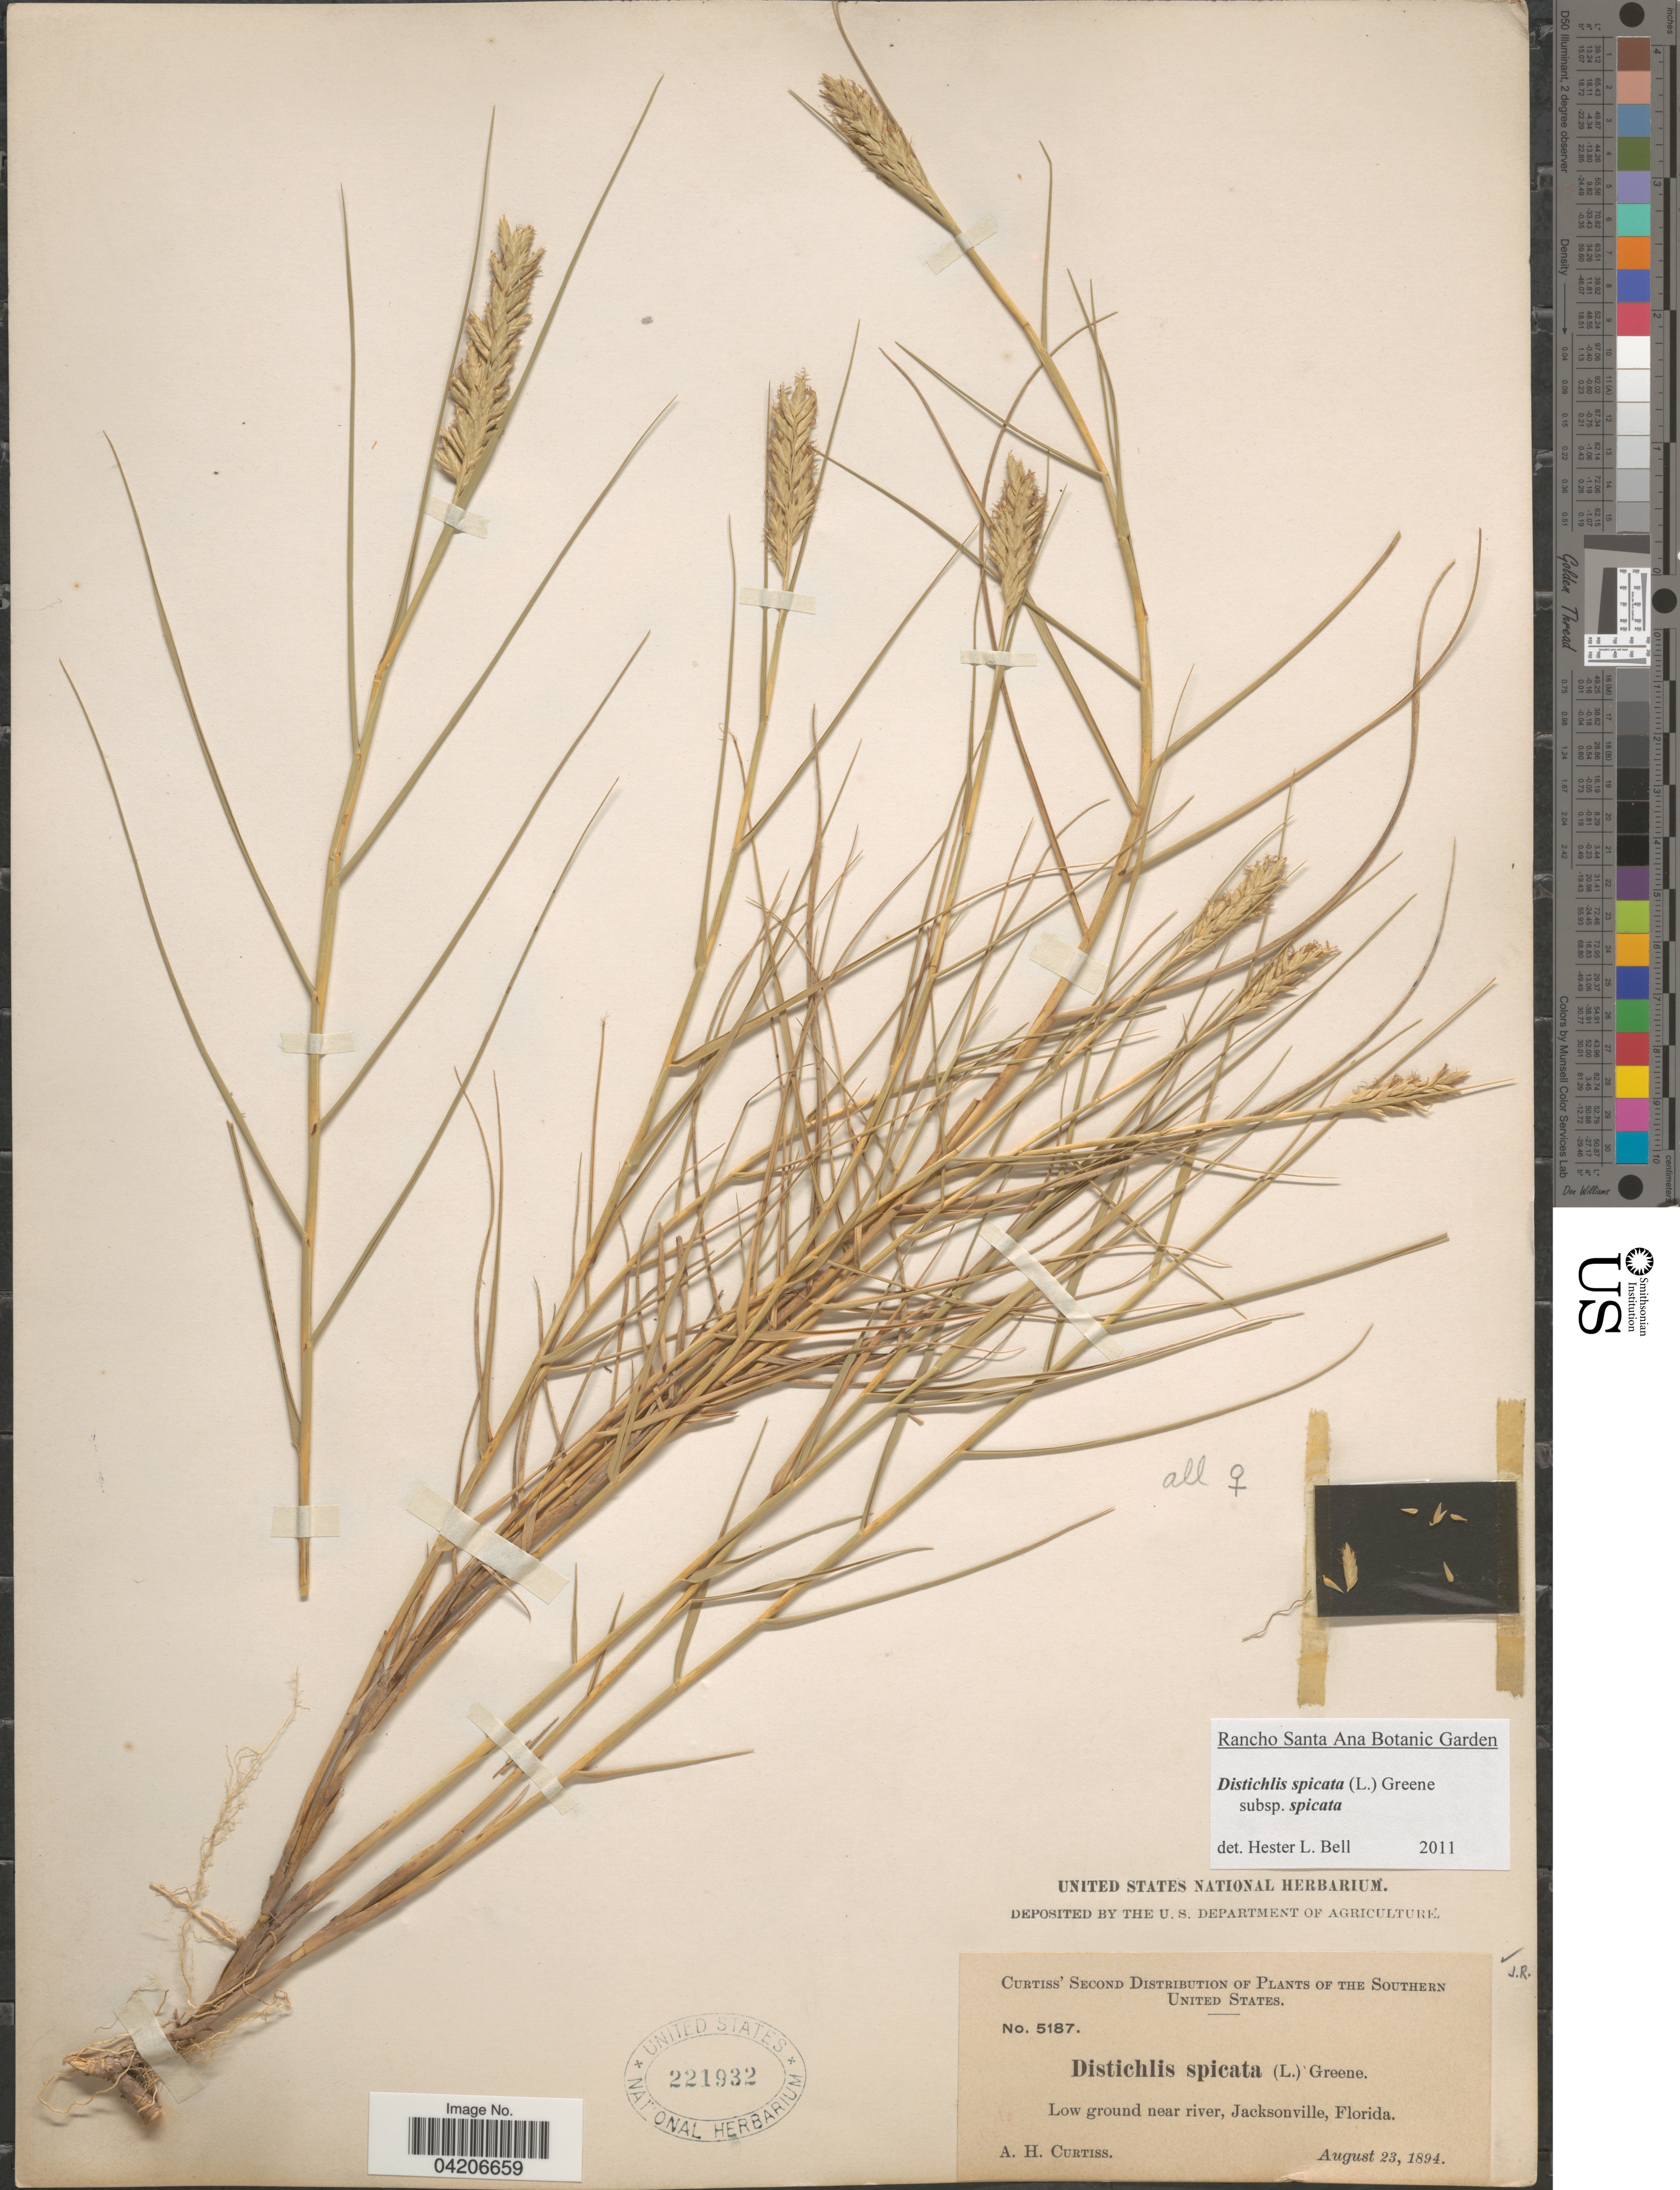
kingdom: Plantae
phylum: Tracheophyta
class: Liliopsida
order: Poales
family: Poaceae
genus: Distichlis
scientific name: Distichlis spicata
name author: (L.) Greene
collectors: A. H. Curtiss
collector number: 5187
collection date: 1894-08-23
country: United States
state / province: Florida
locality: Southern United States. Low ground near river, Jacksonville.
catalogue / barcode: US 221932